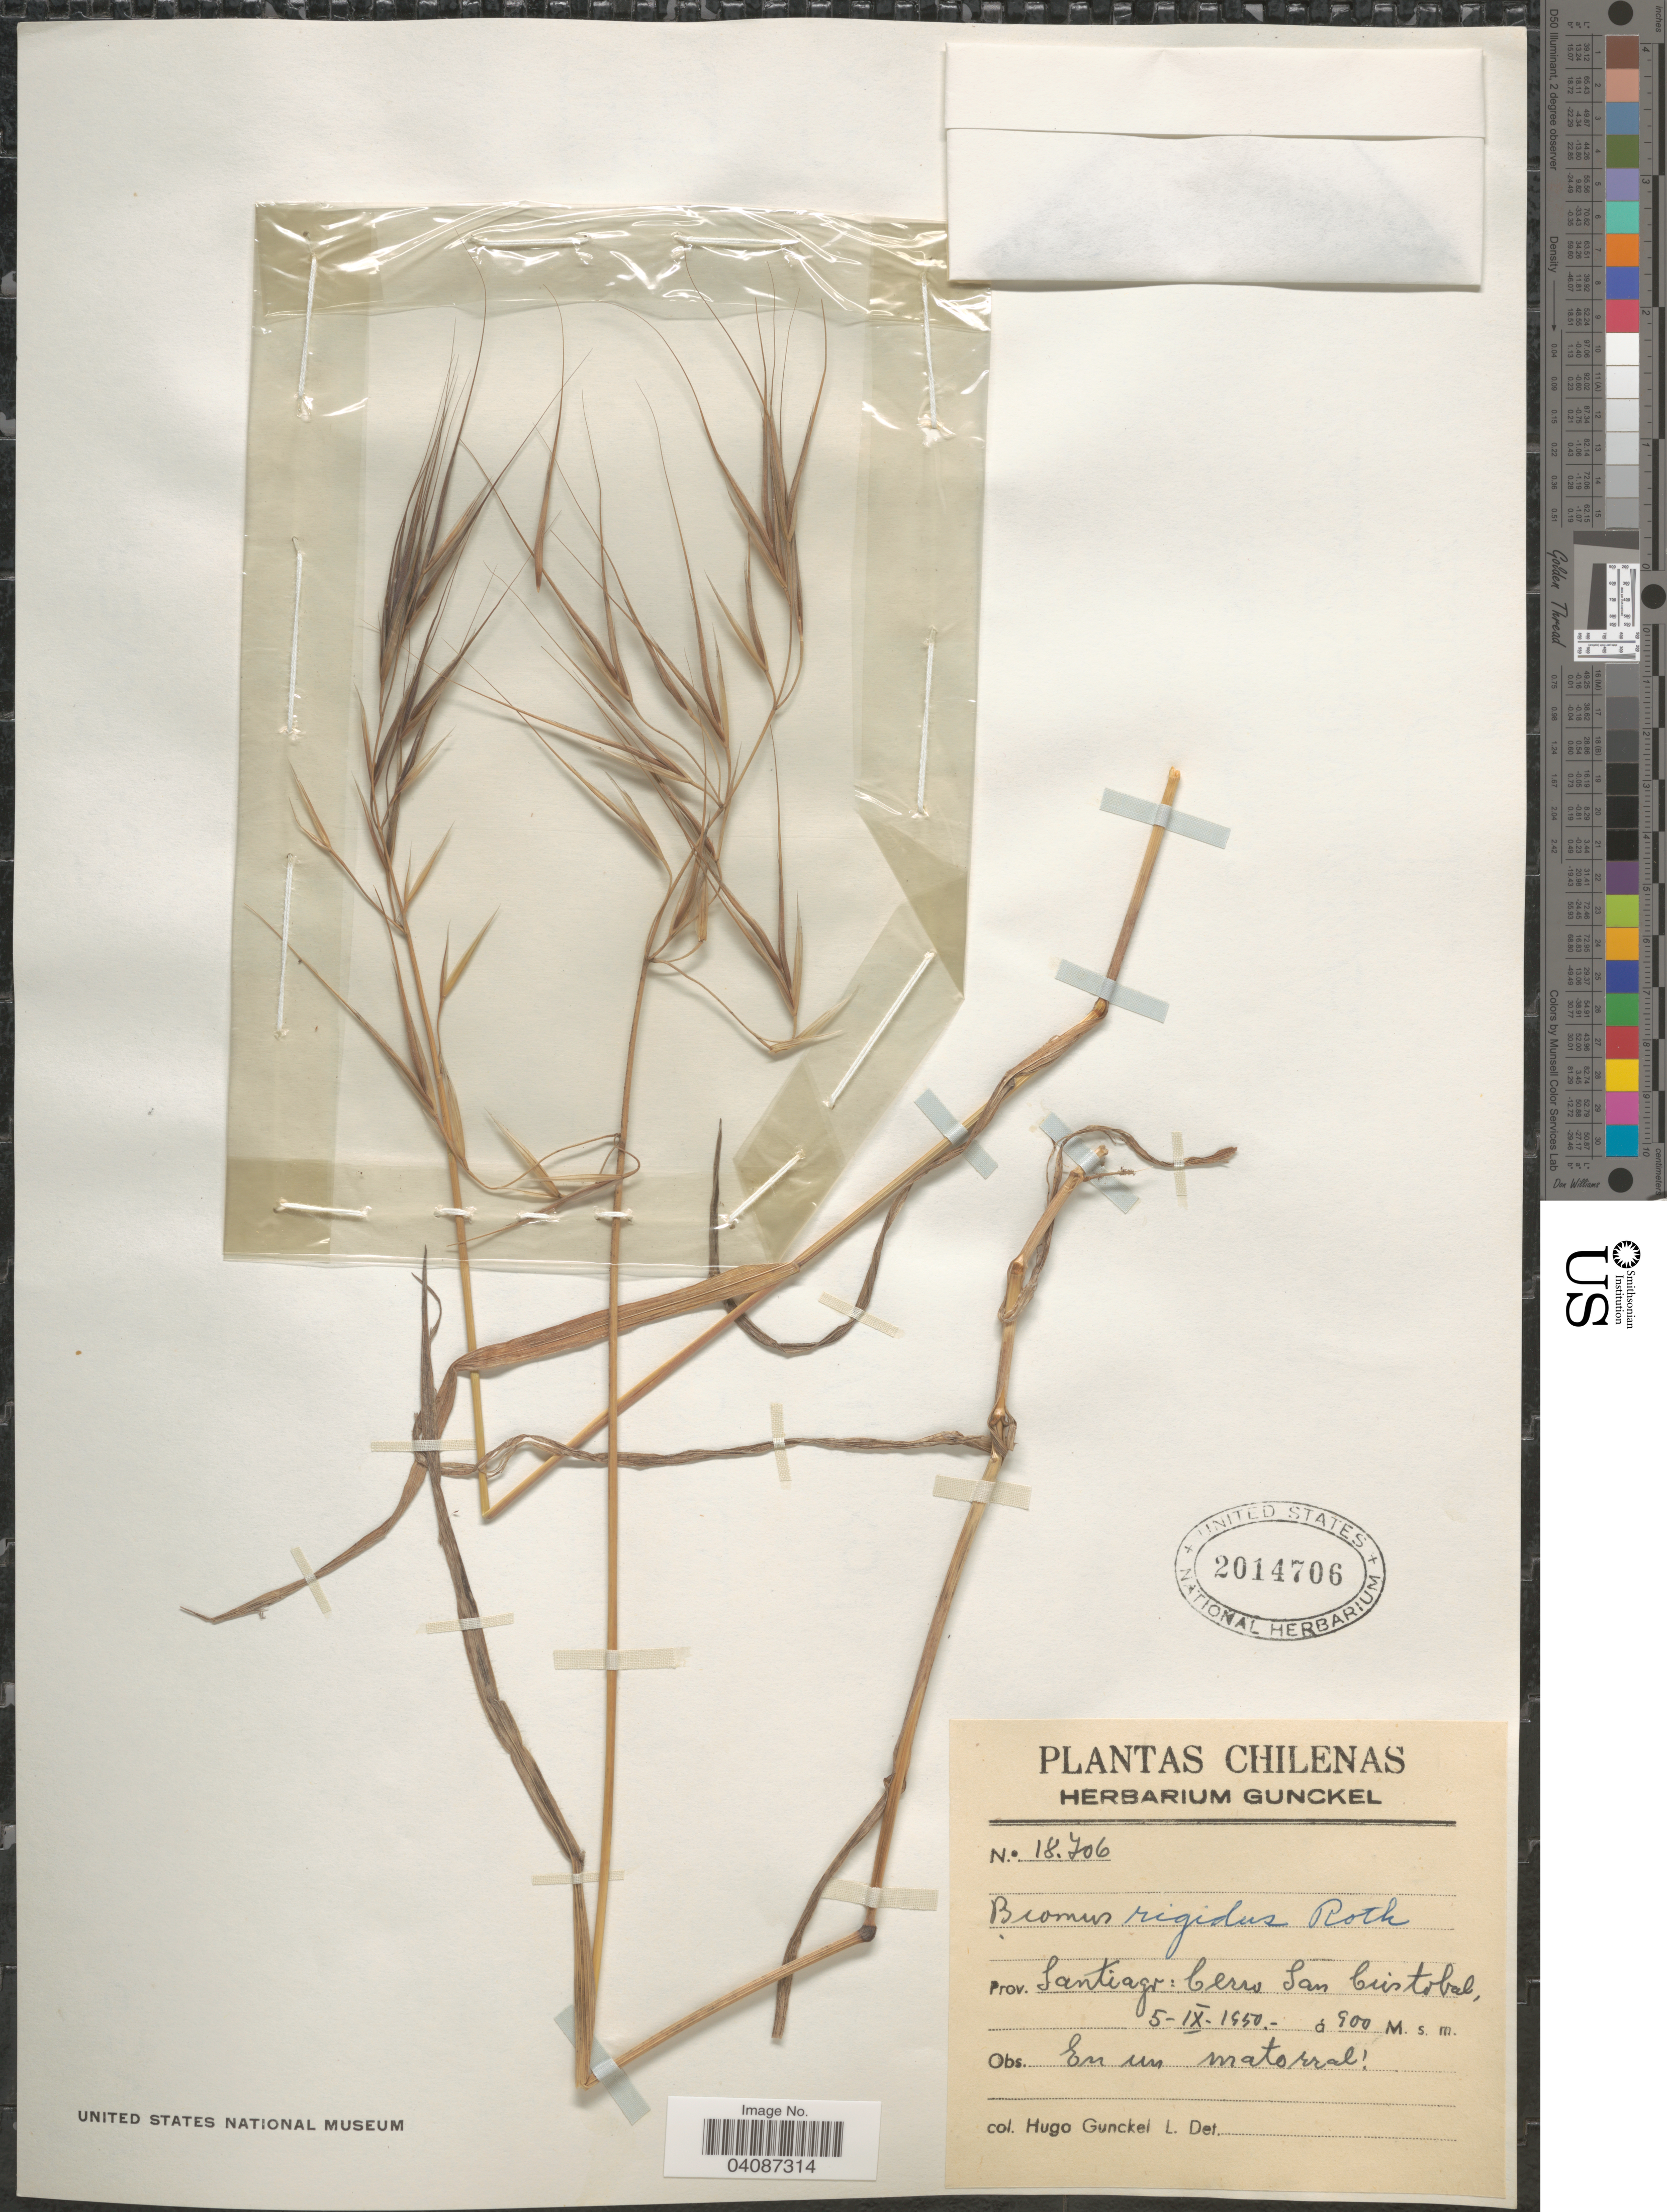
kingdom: Plantae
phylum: Tracheophyta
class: Liliopsida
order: Poales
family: Poaceae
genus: Bromus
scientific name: Bromus rigidus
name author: Roth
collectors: H. Gunckel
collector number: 18706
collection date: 1950-09-05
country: Chile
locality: Prov. Santiago: Cerro San Cristobal.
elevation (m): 900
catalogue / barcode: US 2014706